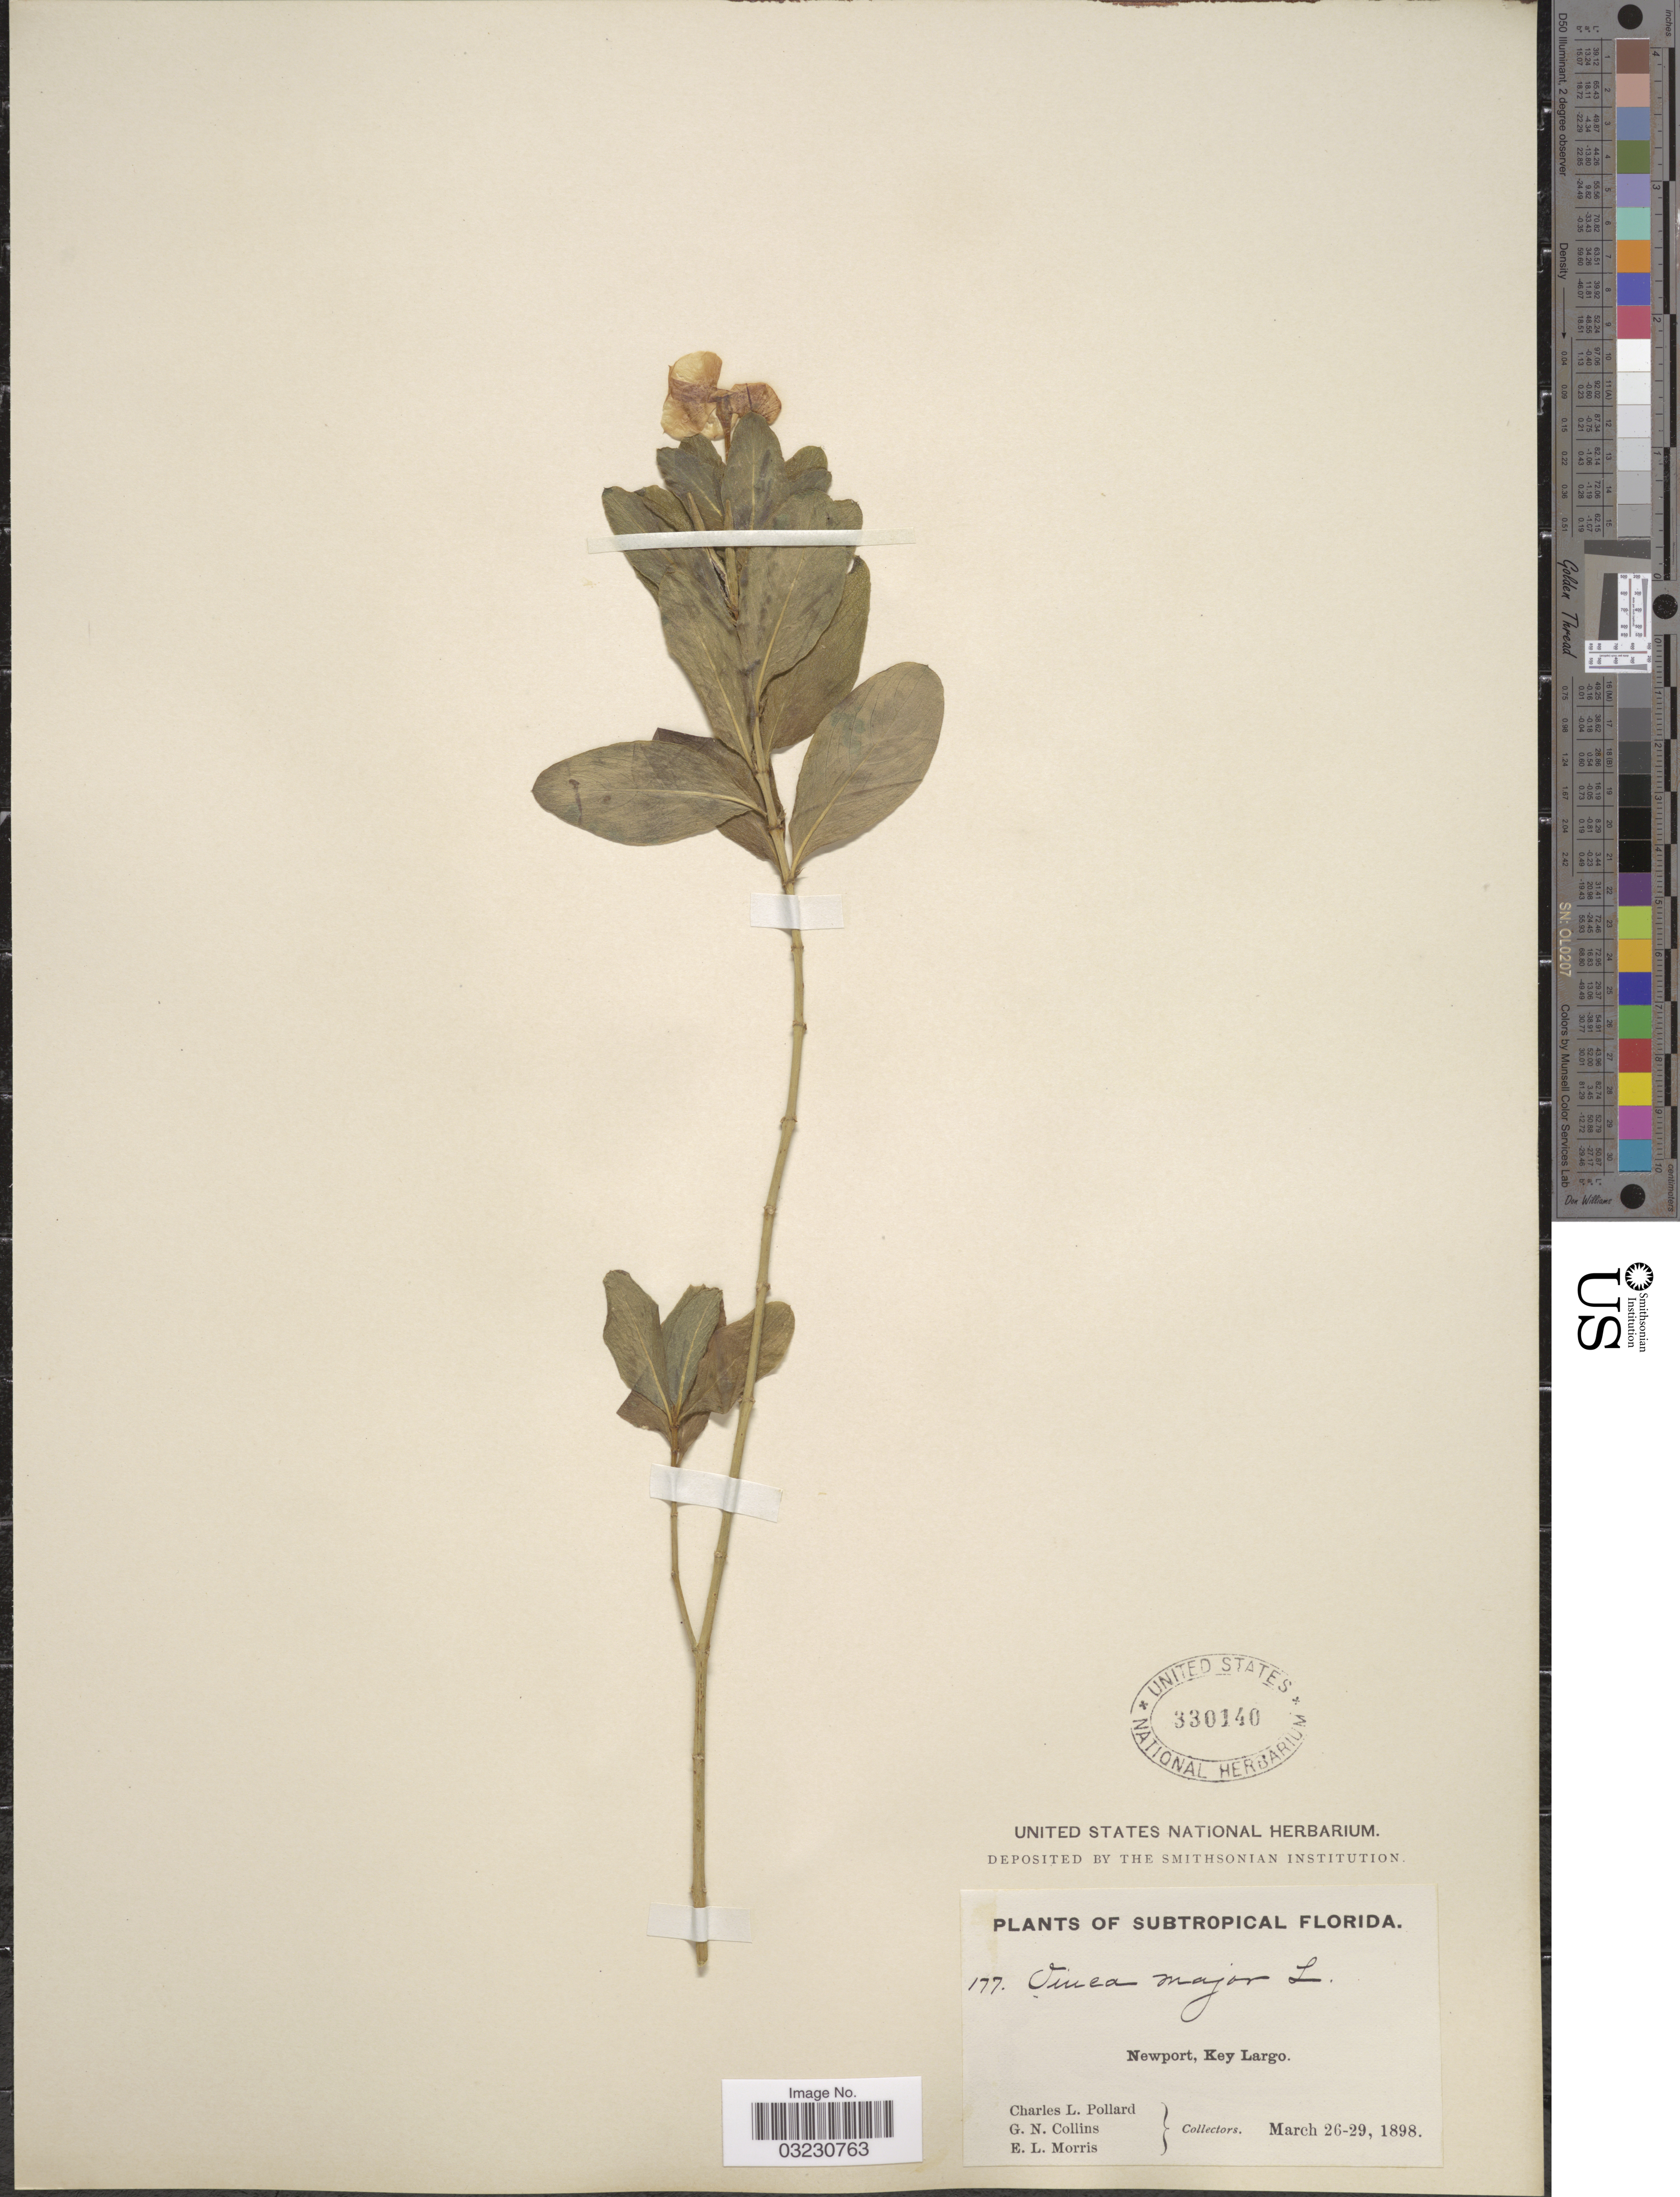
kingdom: Plantae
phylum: Tracheophyta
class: Magnoliopsida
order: Gentianales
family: Apocynaceae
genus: Catharanthus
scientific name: Catharanthus roseus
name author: (L.) G. Don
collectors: C. L. Pollard, G. Collins & E. Morris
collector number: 177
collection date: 1898-03-26/1898-03-29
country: United States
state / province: Florida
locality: Subtropical Florida. Newport, Key Largo.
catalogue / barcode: US 330140